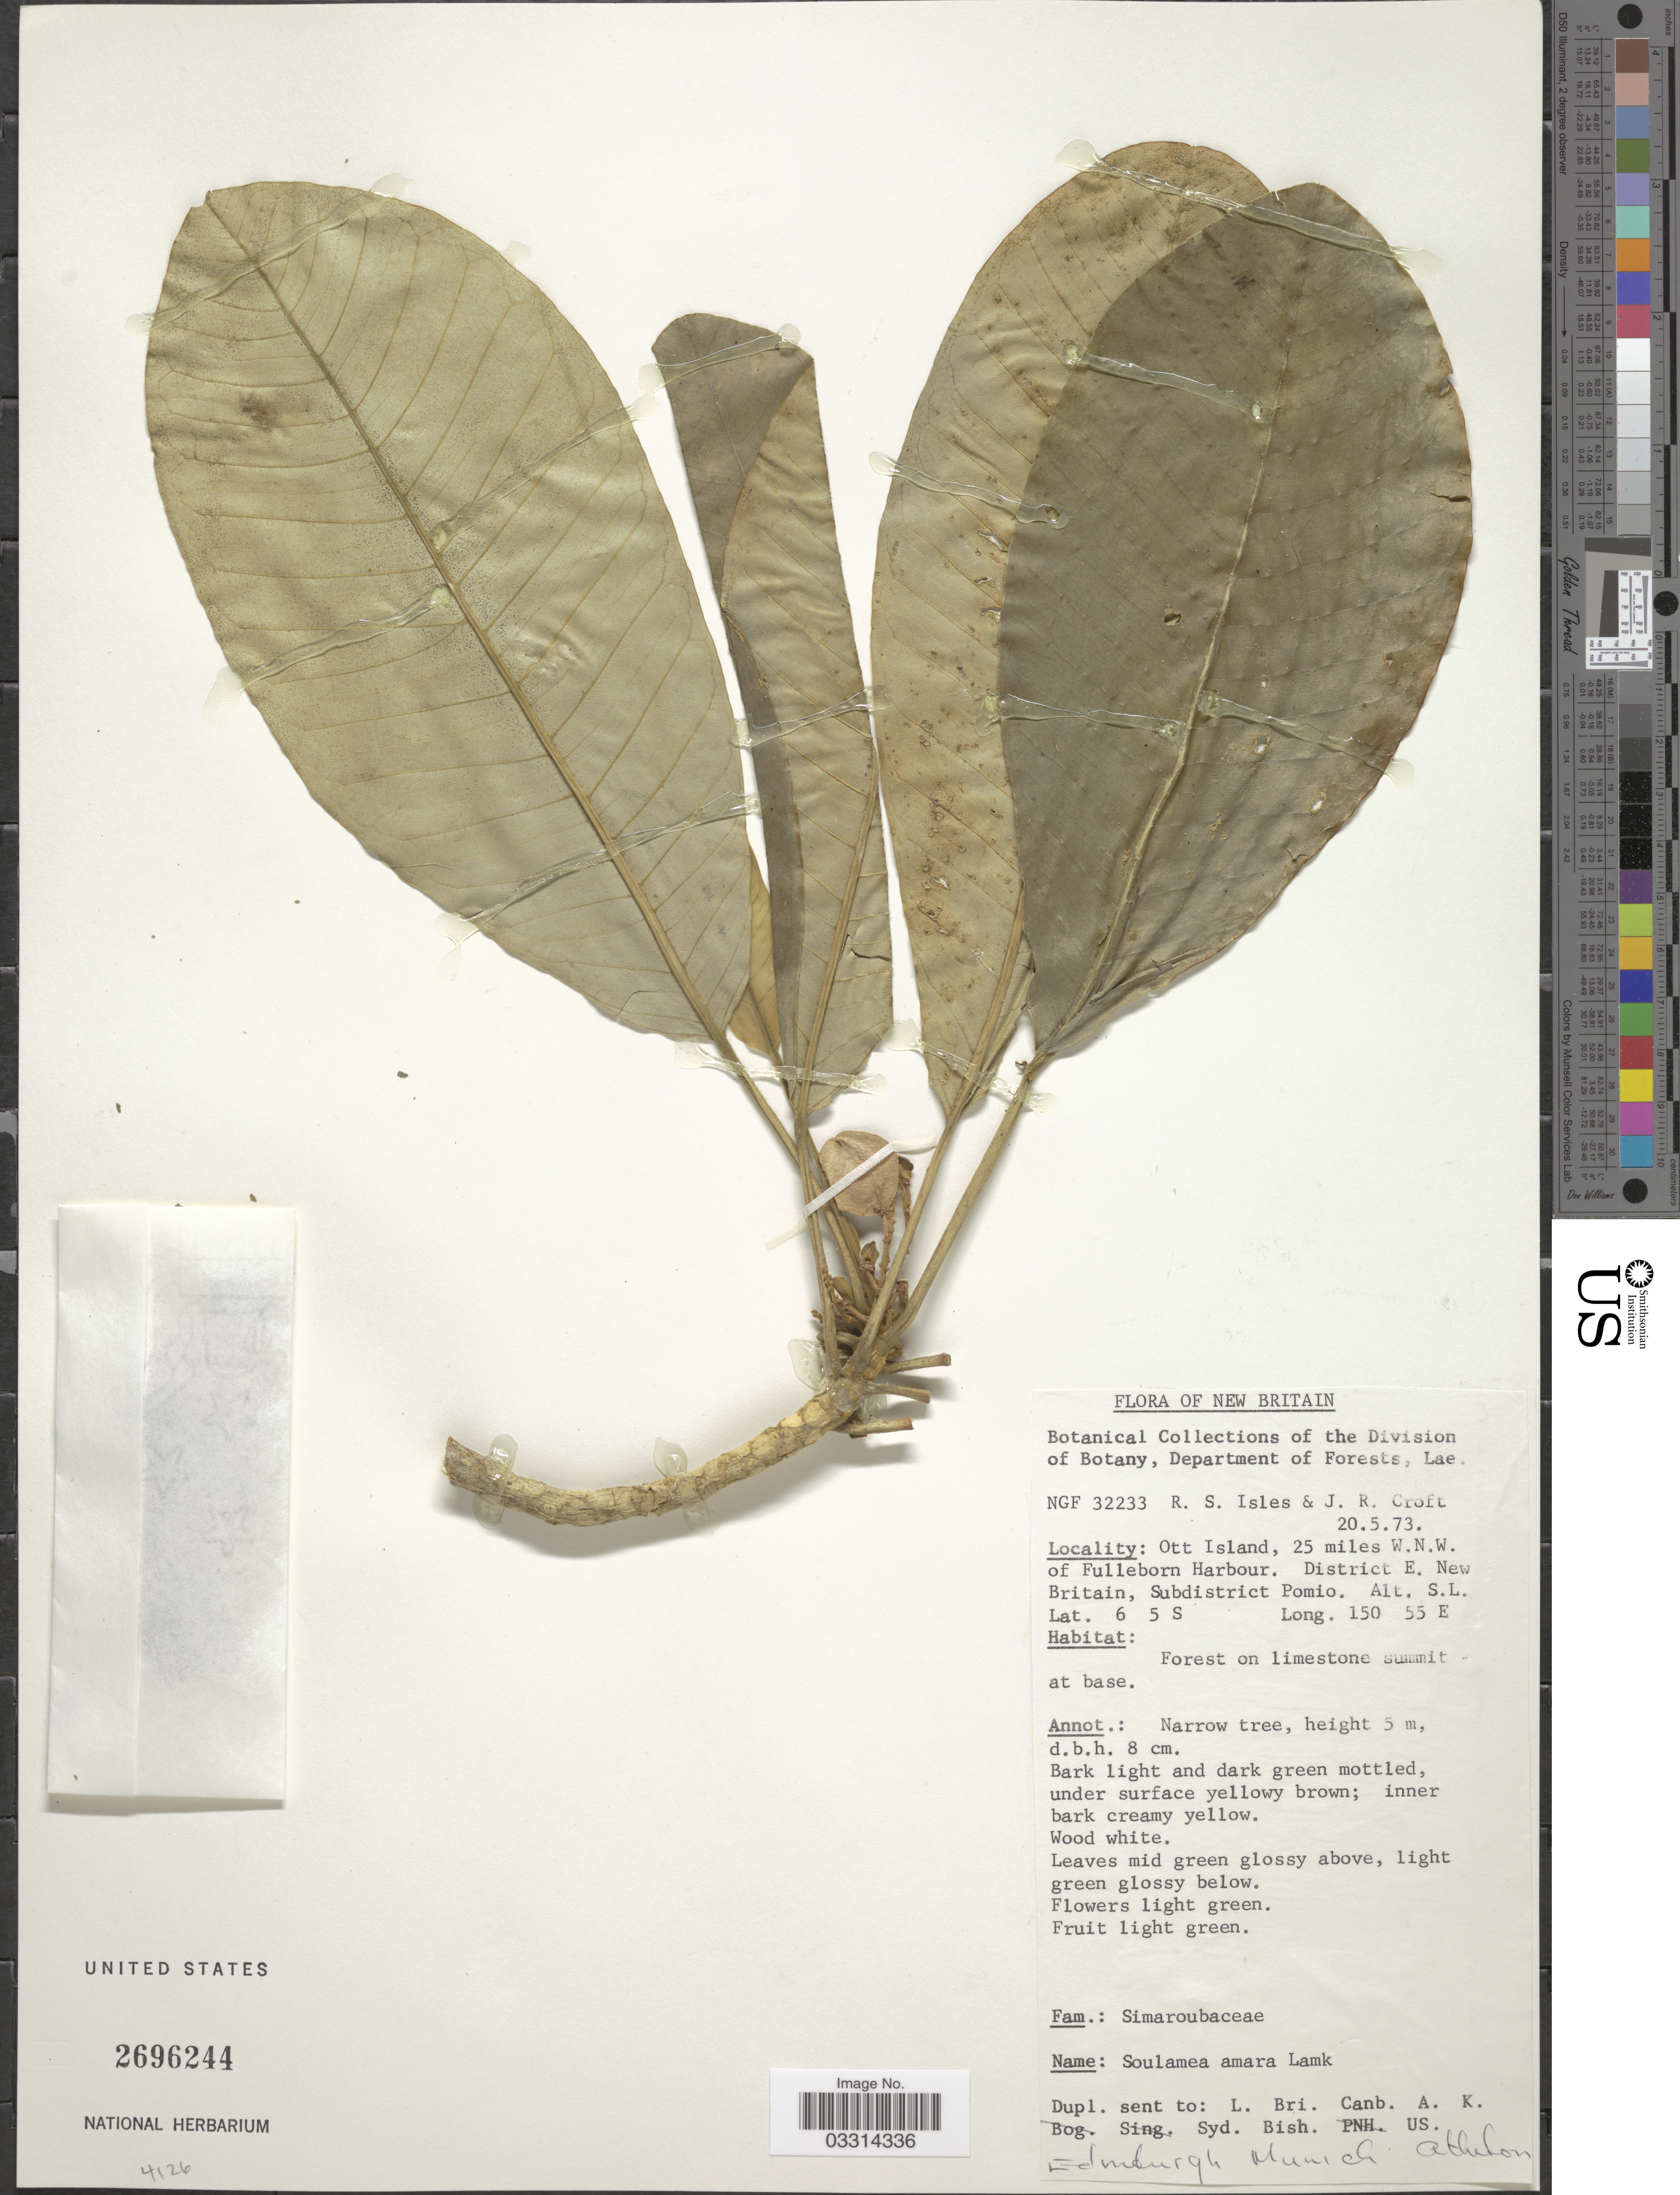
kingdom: Plantae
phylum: Tracheophyta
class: Magnoliopsida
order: Sapindales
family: Simaroubaceae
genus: Soulamea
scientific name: Soulamea amara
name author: Lam.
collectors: R. Isles & J. R. Croft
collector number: NGF 32233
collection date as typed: Transcribed d/m/y: 20/5/73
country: Papua New Guinea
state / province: East New Britain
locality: New Britain. Ott Island, 25 miles W.N.W. of Fulleborn Harbour. District E. New Britain, Subdistrict Pomio.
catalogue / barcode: US 2696244